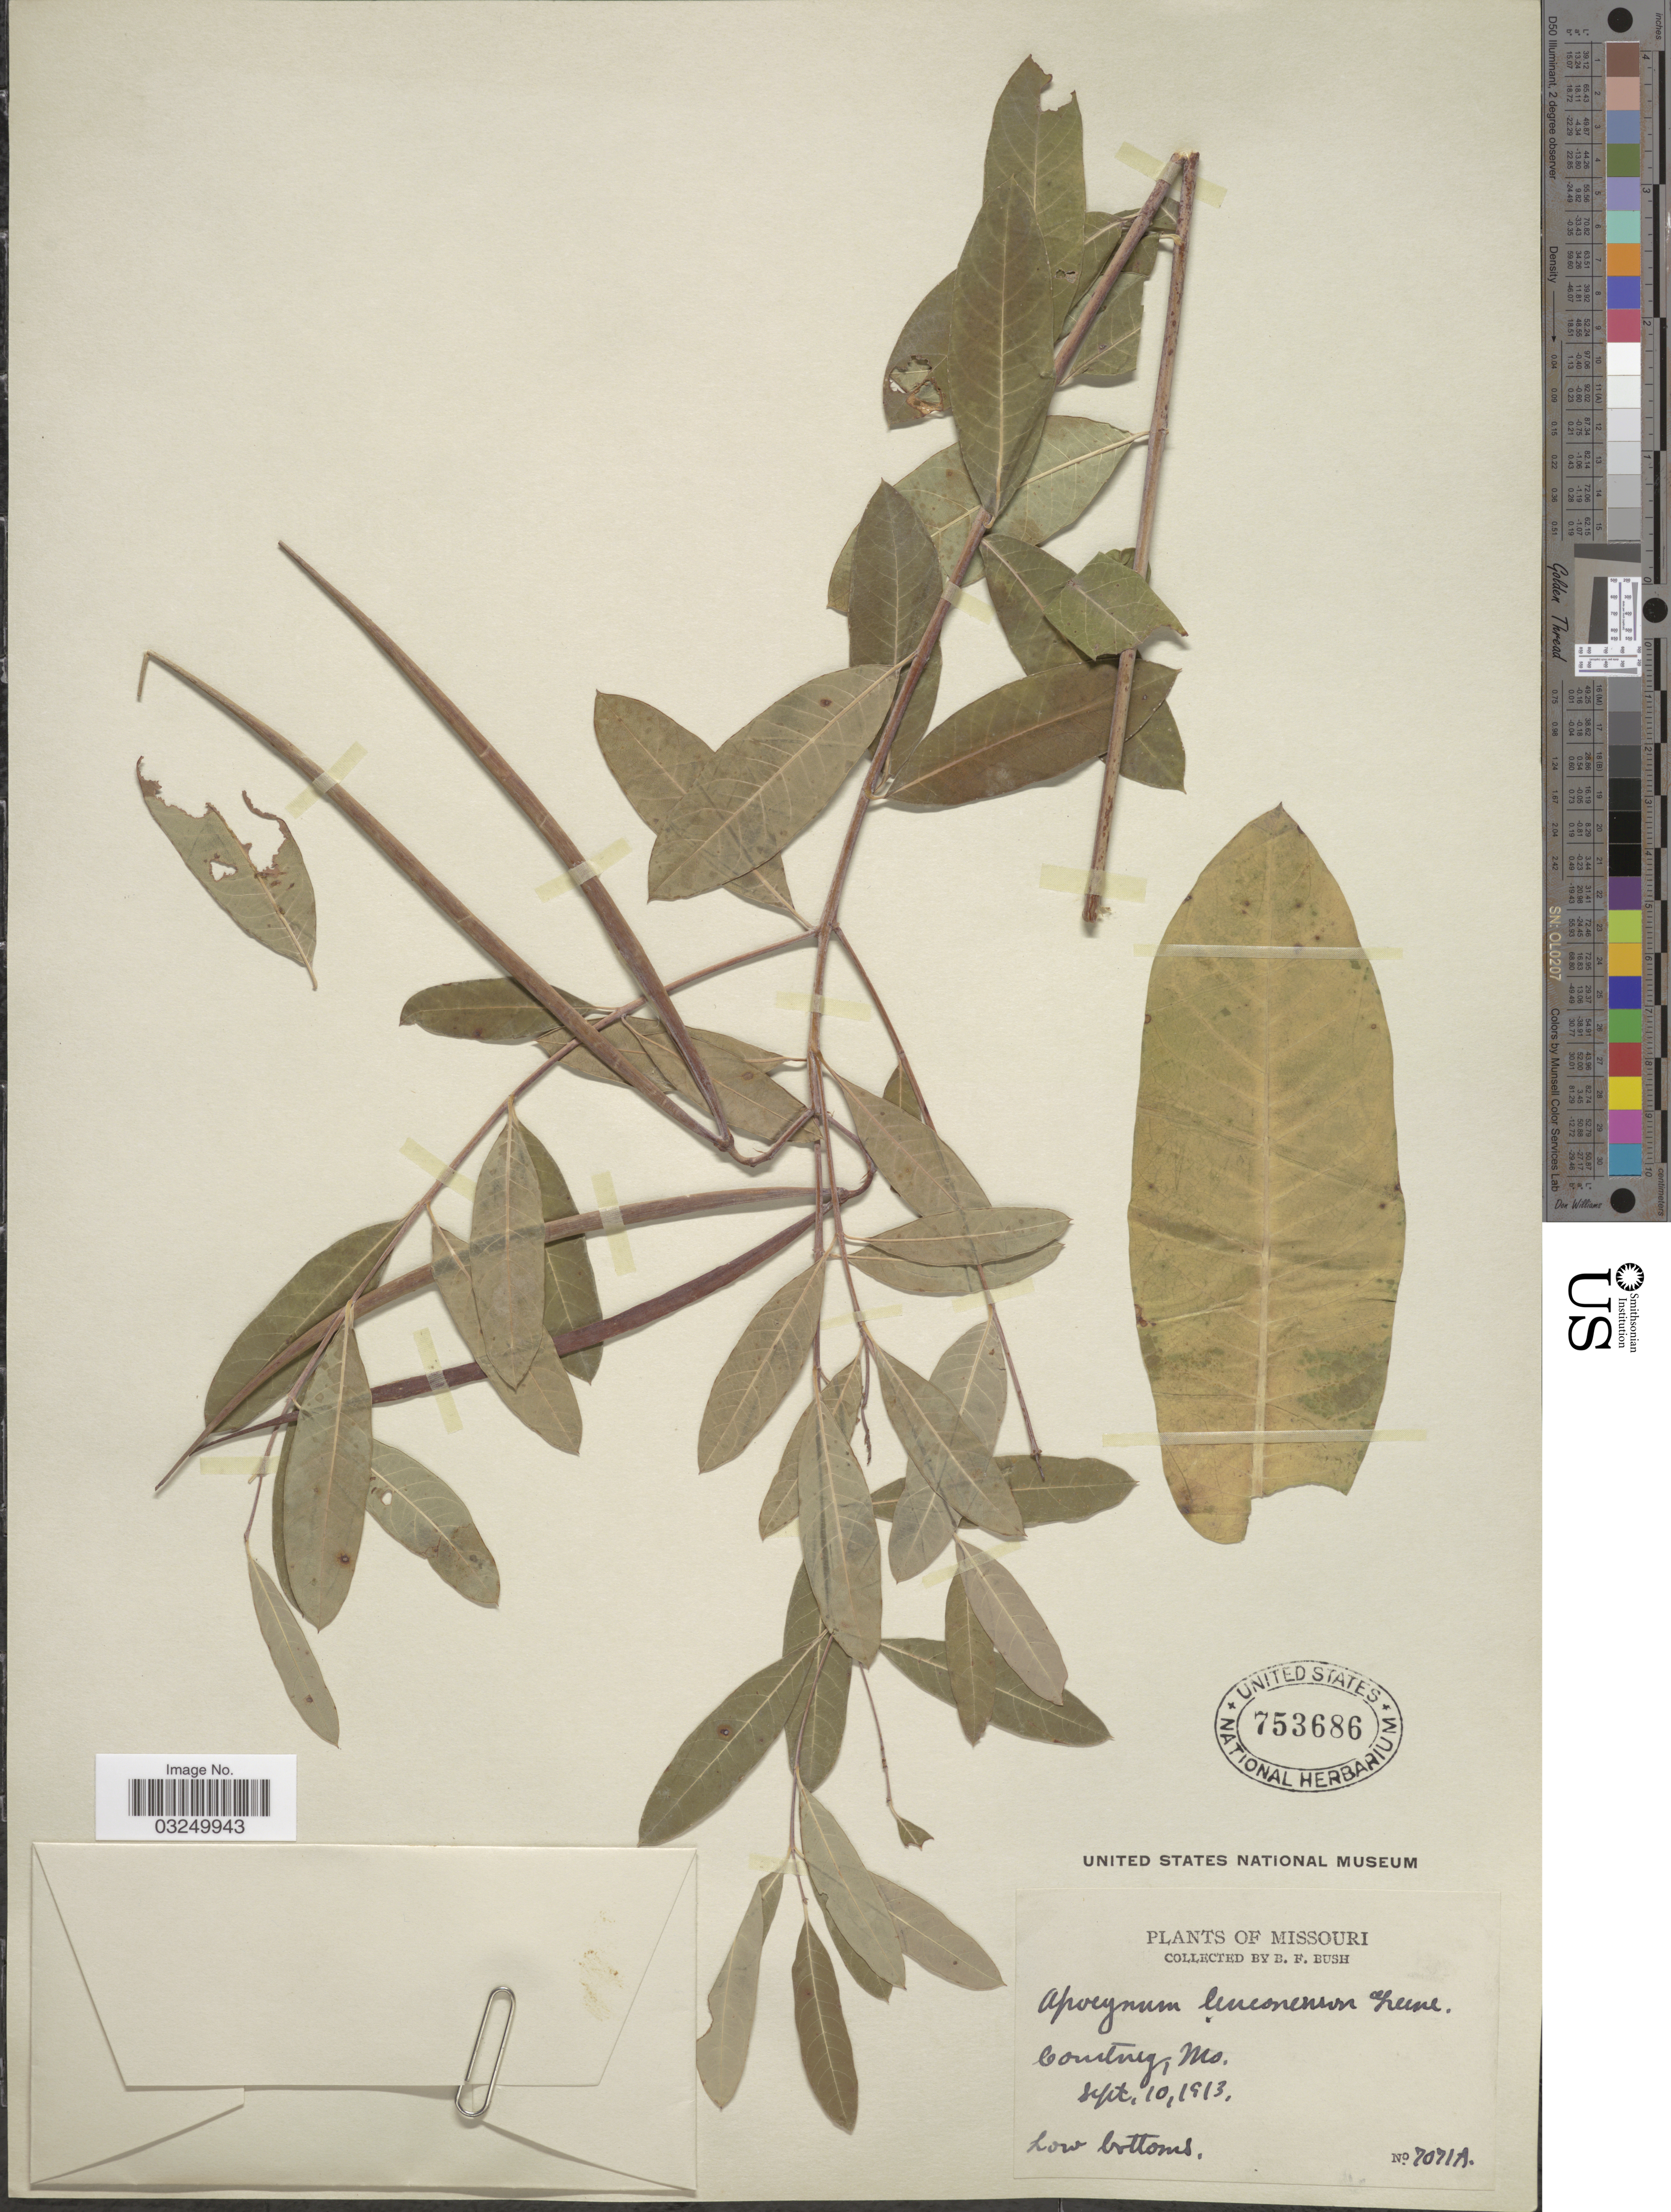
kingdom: Plantae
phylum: Tracheophyta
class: Magnoliopsida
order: Gentianales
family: Apocynaceae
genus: Apocynum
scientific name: Apocynum leuconeuron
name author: Greene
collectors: B. F. Bush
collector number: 7071A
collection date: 1913-09-10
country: United States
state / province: Missouri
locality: Courtney.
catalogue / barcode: US 753686